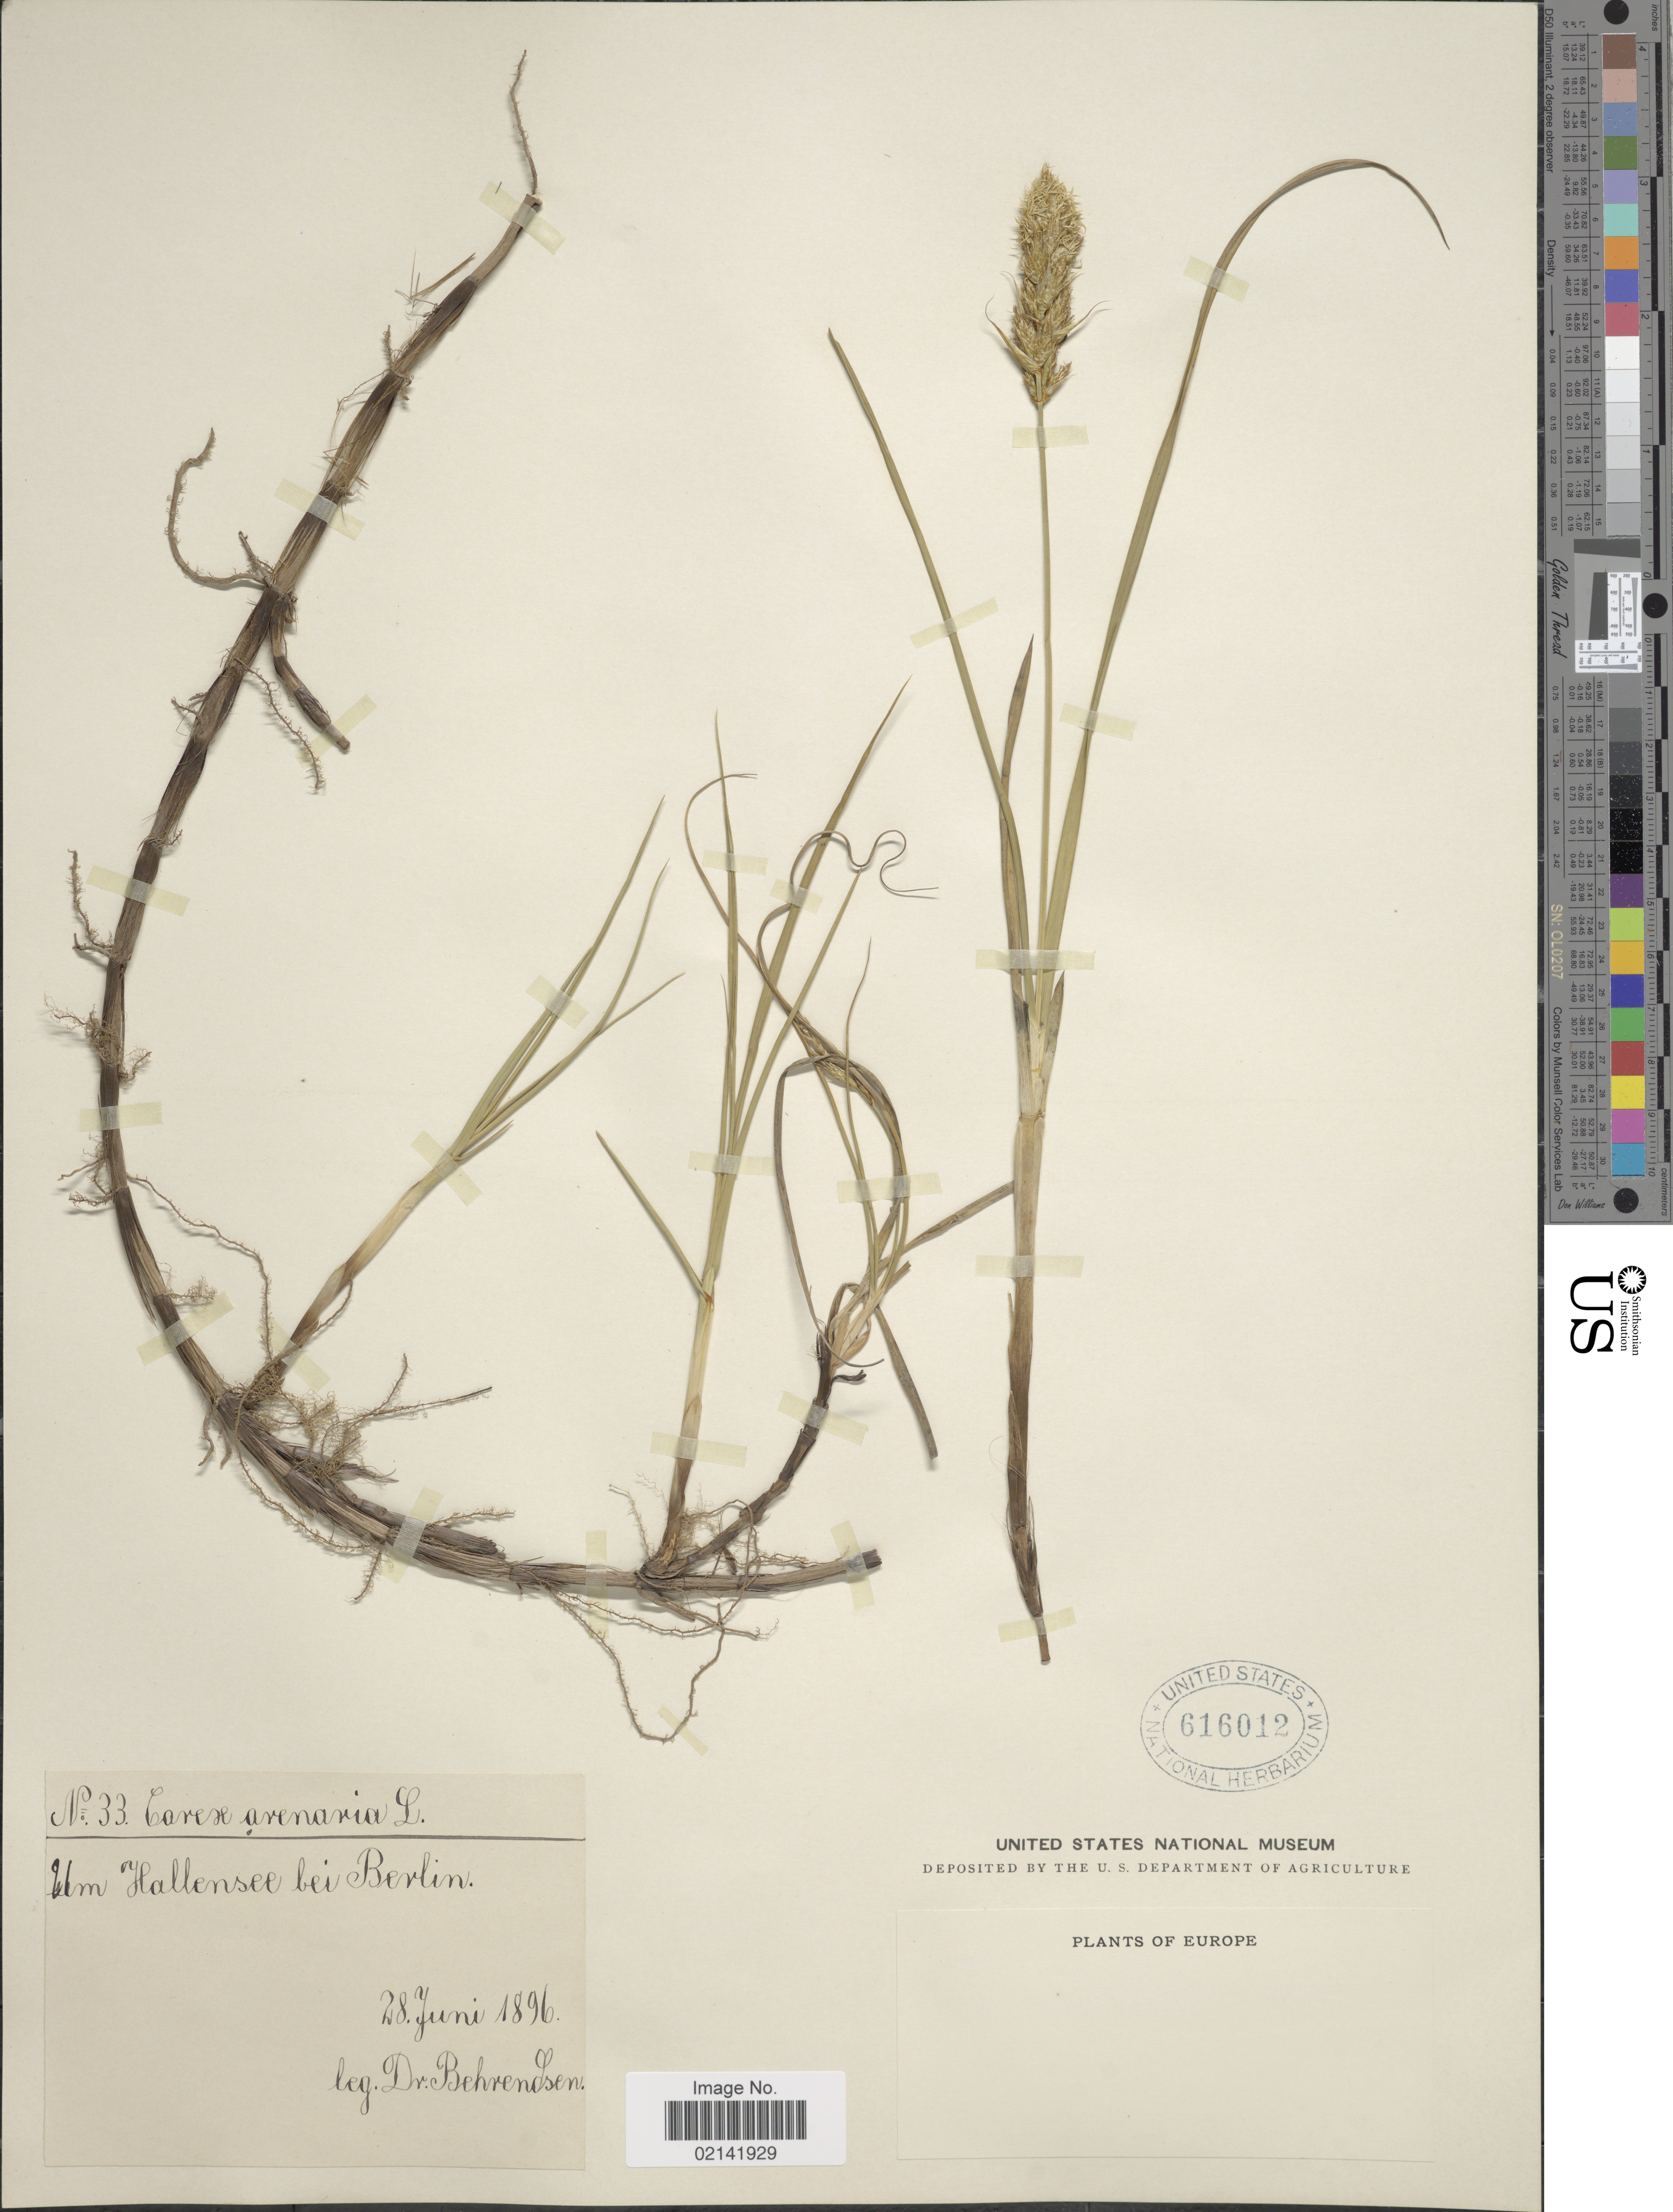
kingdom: Plantae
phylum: Tracheophyta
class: Liliopsida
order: Poales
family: Cyperaceae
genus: Carex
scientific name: Carex arenaria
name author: L.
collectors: Behrendsen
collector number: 33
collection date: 1896-06-28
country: Germany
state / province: Berlin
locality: Um Hallensee bei Berlin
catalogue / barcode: US 616012